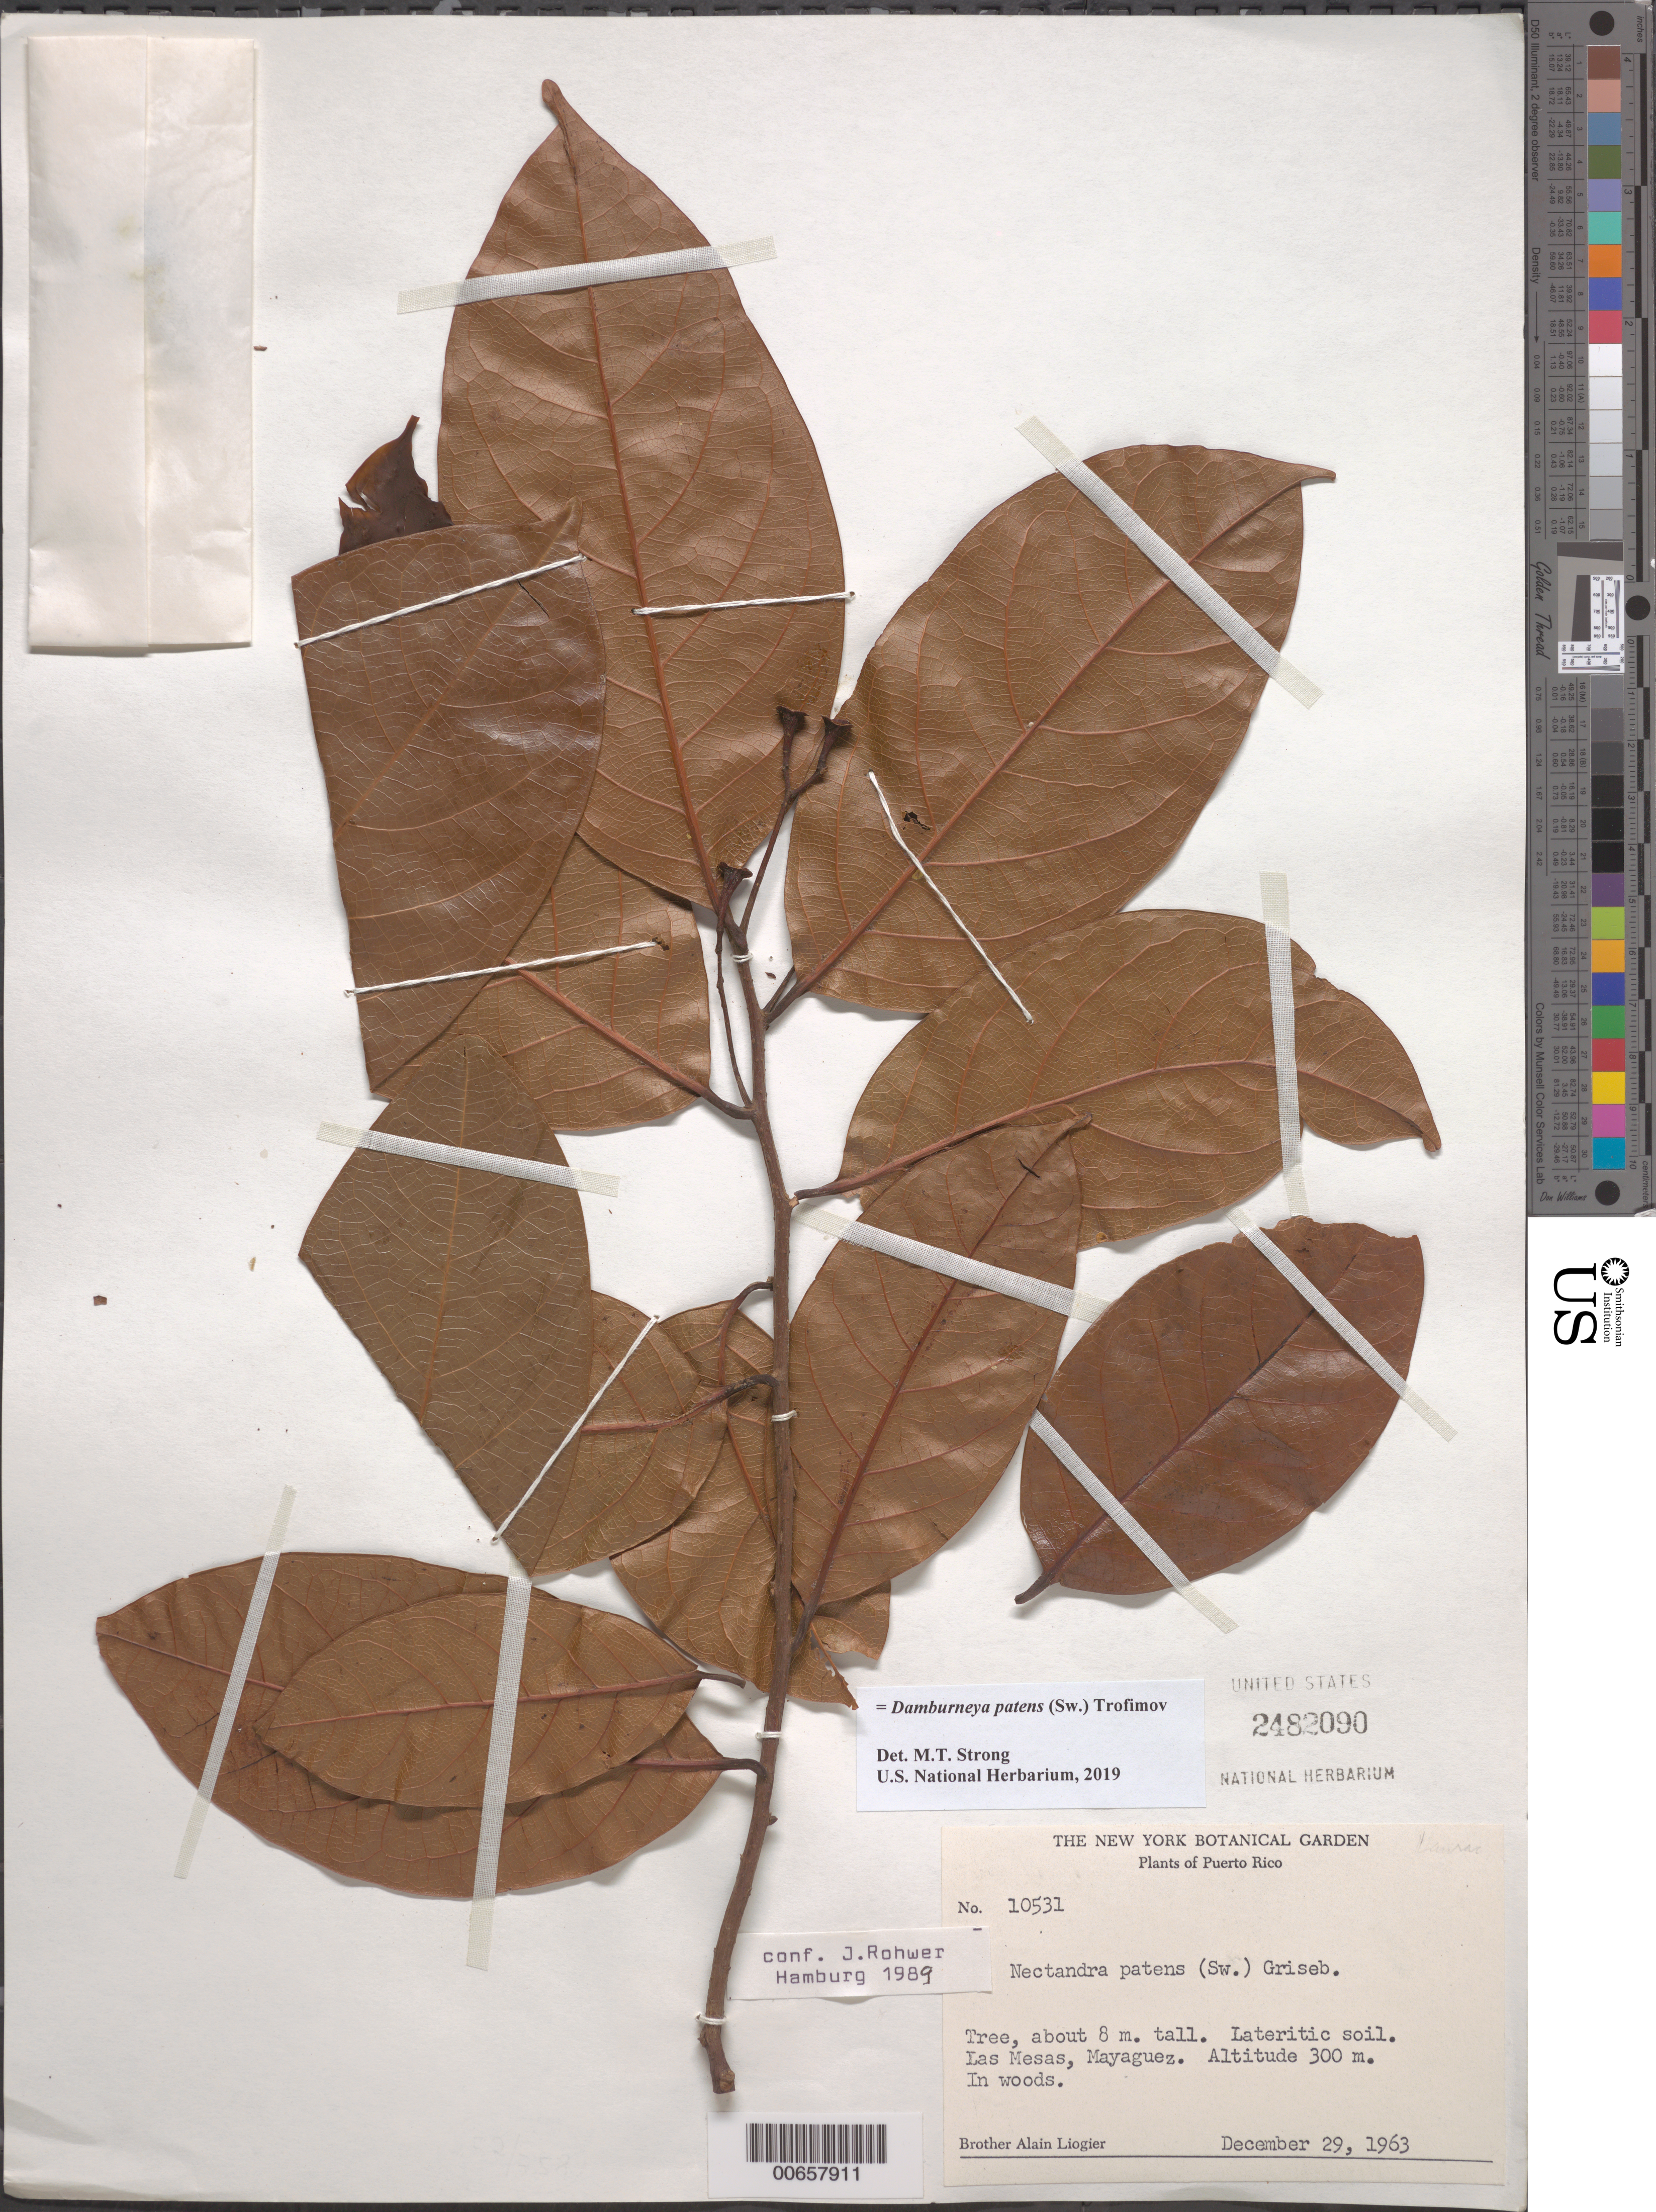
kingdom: Plantae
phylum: Tracheophyta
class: Magnoliopsida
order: Laurales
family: Lauraceae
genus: Damburneya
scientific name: Damburneya patens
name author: (Sw.) Trofimov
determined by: Strong, M. T., (US), Smithsonian Institution - National Museum of Natural History (UNITED STATES)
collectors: A. H. Liogier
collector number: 10531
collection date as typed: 29 Dec 1963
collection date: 1963-12-29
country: Puerto Rico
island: Greater Antilles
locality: Las Mesas, Mayaguez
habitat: In woods, lateritic soil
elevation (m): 300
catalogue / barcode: US 2482090